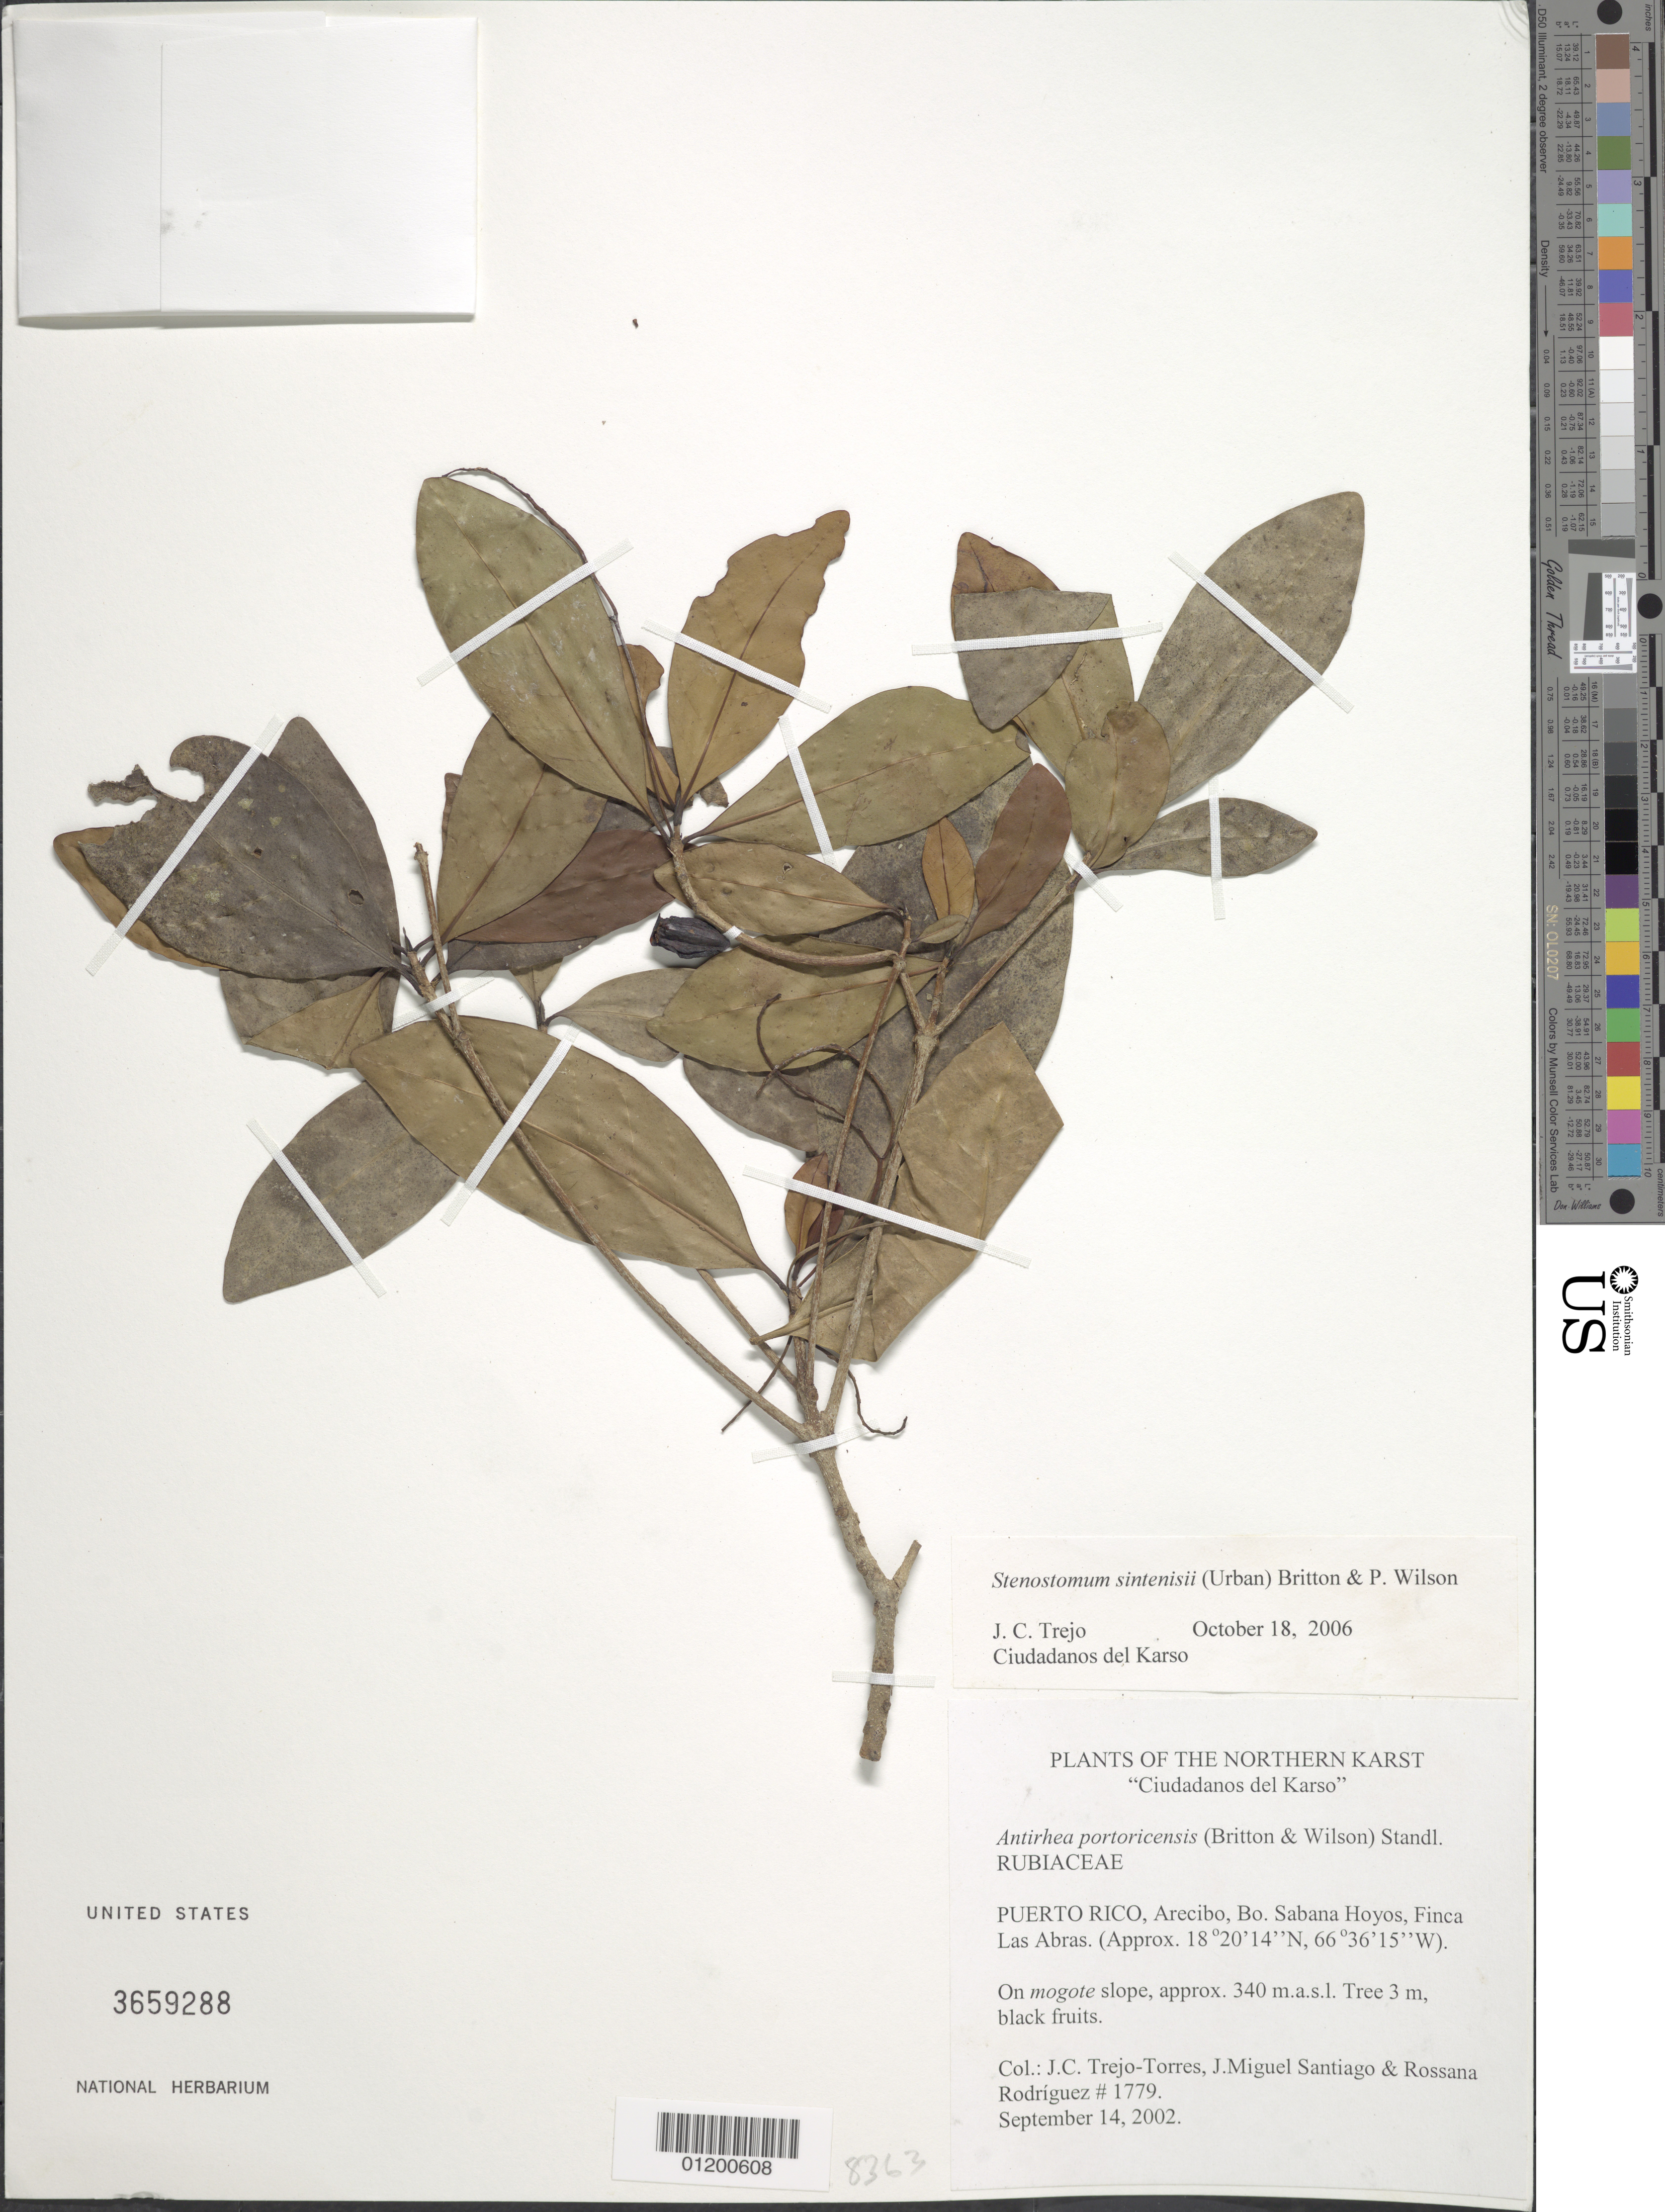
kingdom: Plantae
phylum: Tracheophyta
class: Magnoliopsida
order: Gentianales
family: Rubiaceae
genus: Antirhea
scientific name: Antirhea portoricensis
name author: (Britton & P. Wilson) Standl.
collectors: J. C. Trejo-Torres, L. Santiago & R. Rodriguez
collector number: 1779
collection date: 2002-09-14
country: Puerto Rico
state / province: Arecibo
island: Puerto Rico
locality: Bo. Sabana Hoyos, Finca Las Abras.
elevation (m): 340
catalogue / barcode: US 3659288